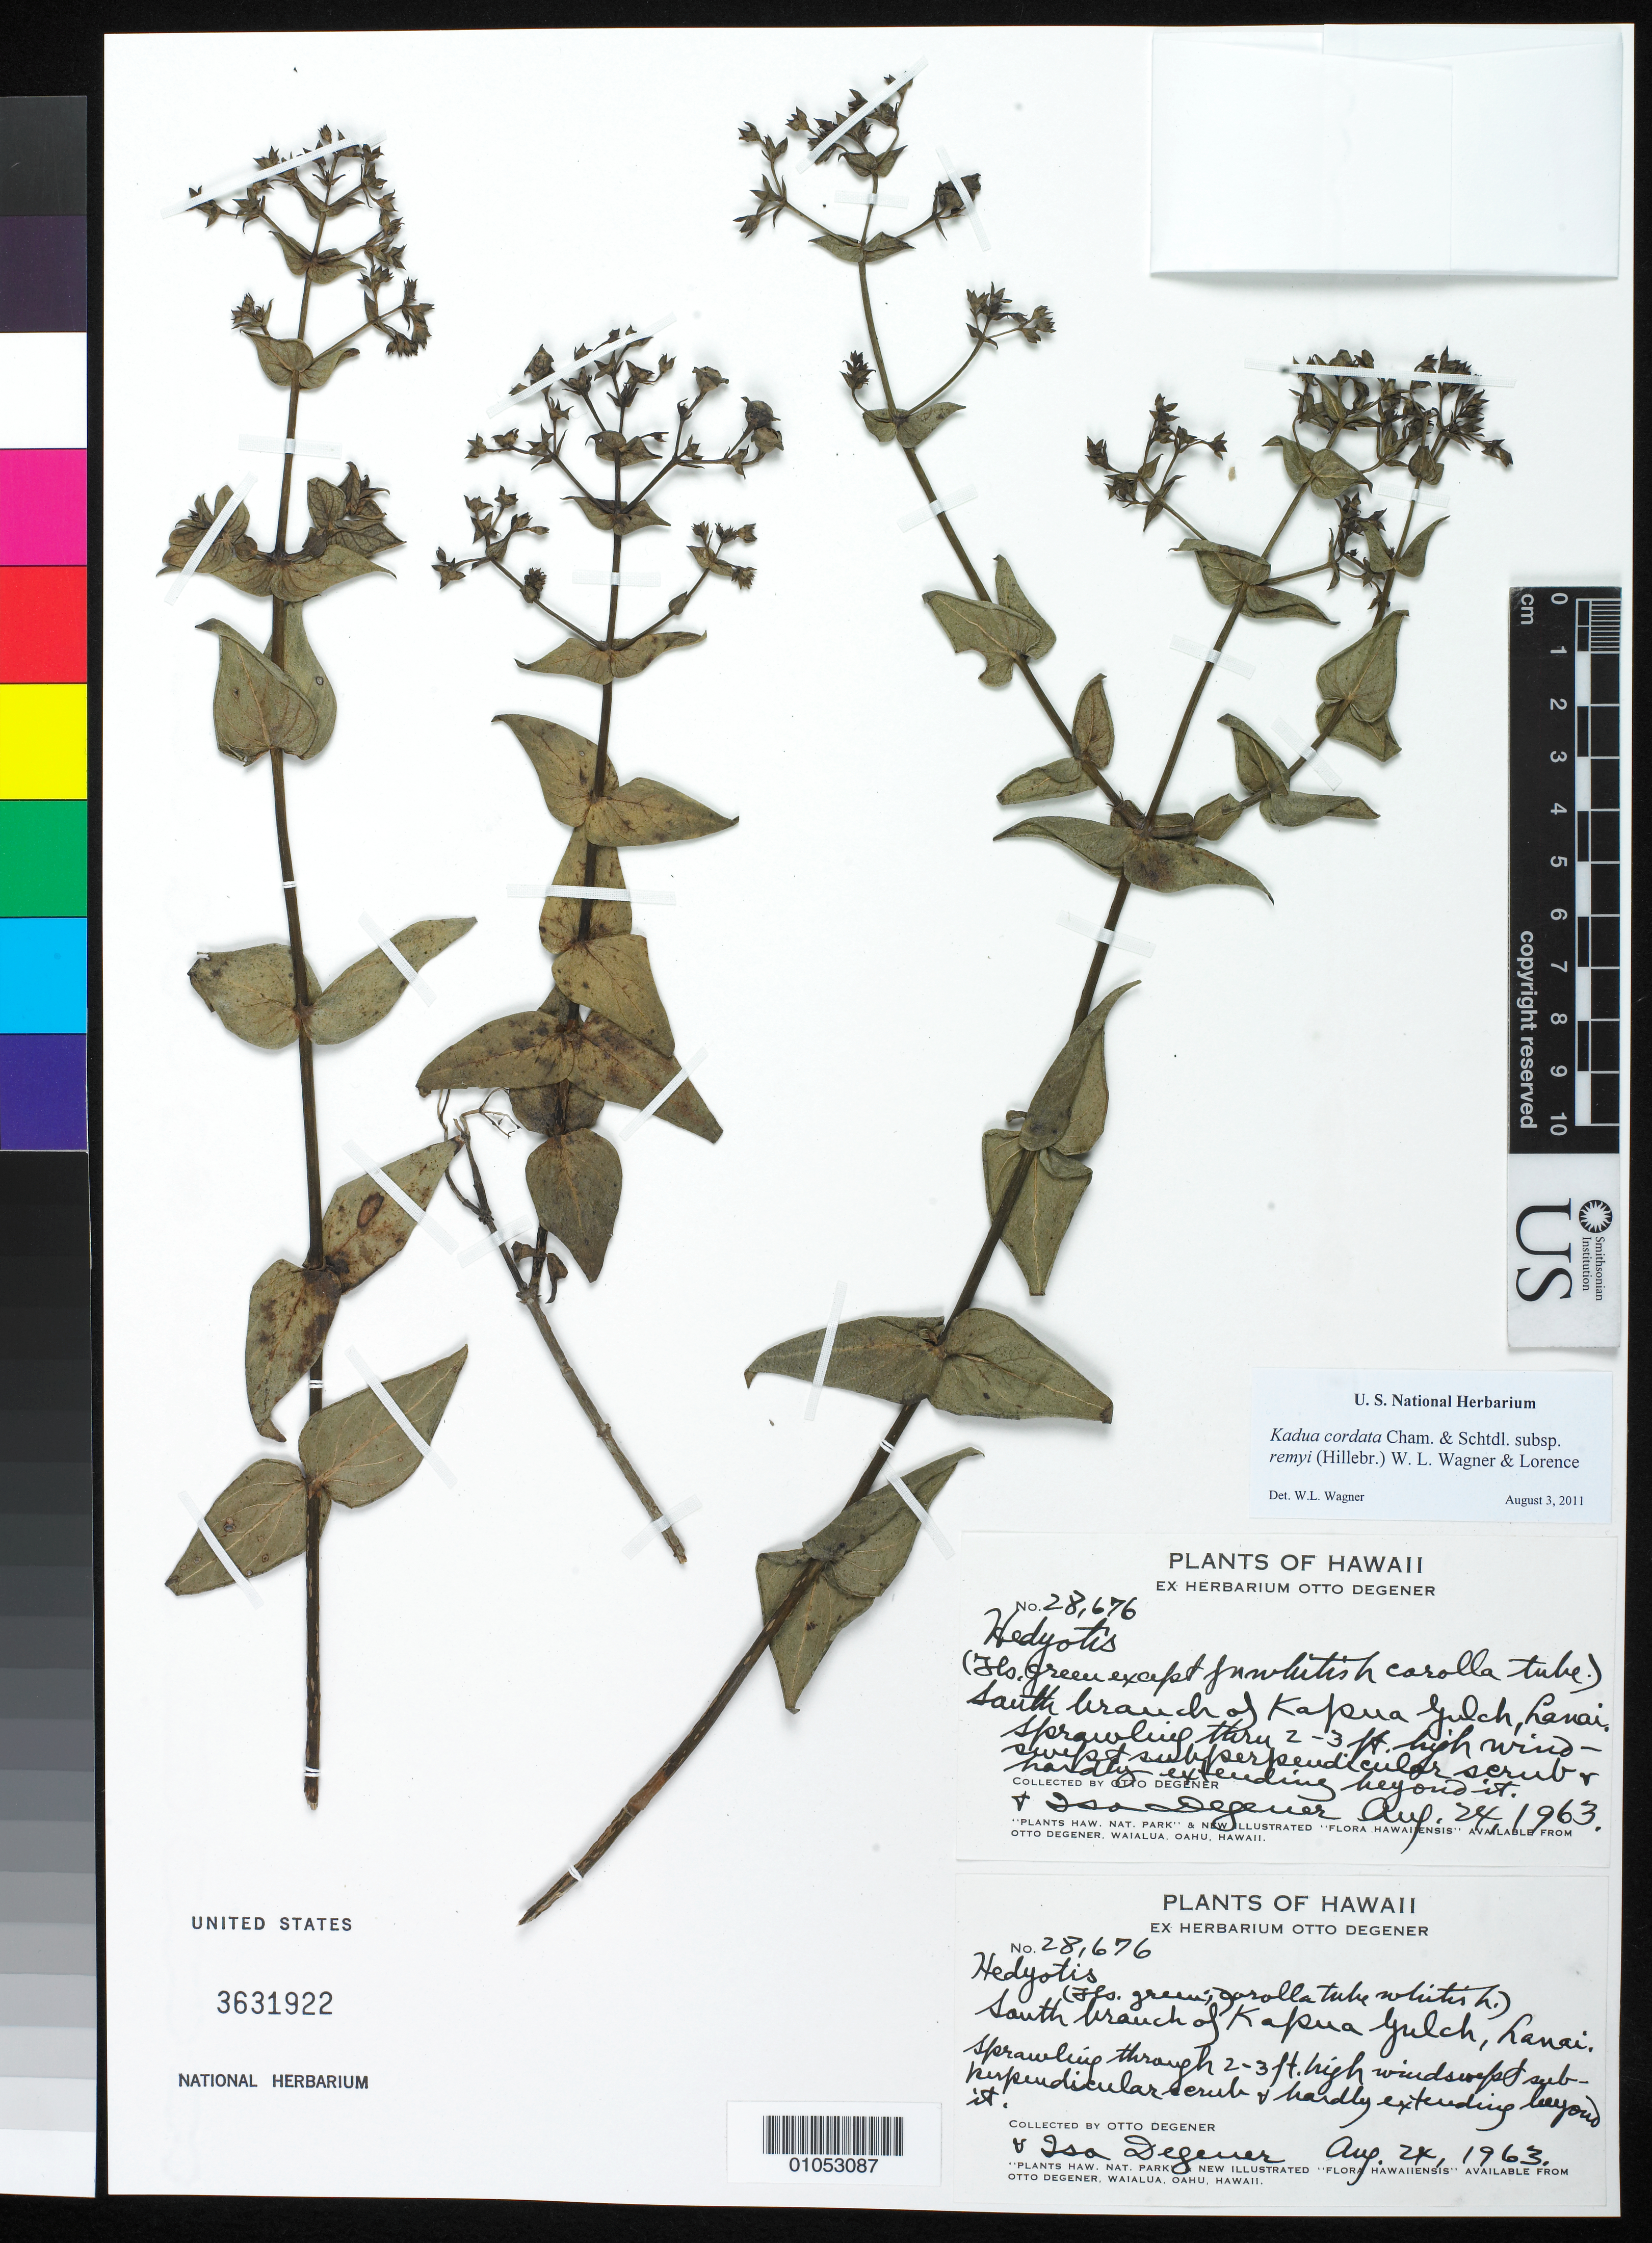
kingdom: Plantae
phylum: Tracheophyta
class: Magnoliopsida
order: Gentianales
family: Rubiaceae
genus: Kadua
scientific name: Kadua cordata subsp. remyi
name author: (Hillebr.) W.L. Wagner & Lorence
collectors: O. Degener & I. Degener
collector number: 28676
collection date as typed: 24 Aug 1963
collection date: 1963-08-24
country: United States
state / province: Hawaii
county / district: Maui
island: Lana'i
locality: South branch of Kapua Gulch.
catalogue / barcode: US 3631922